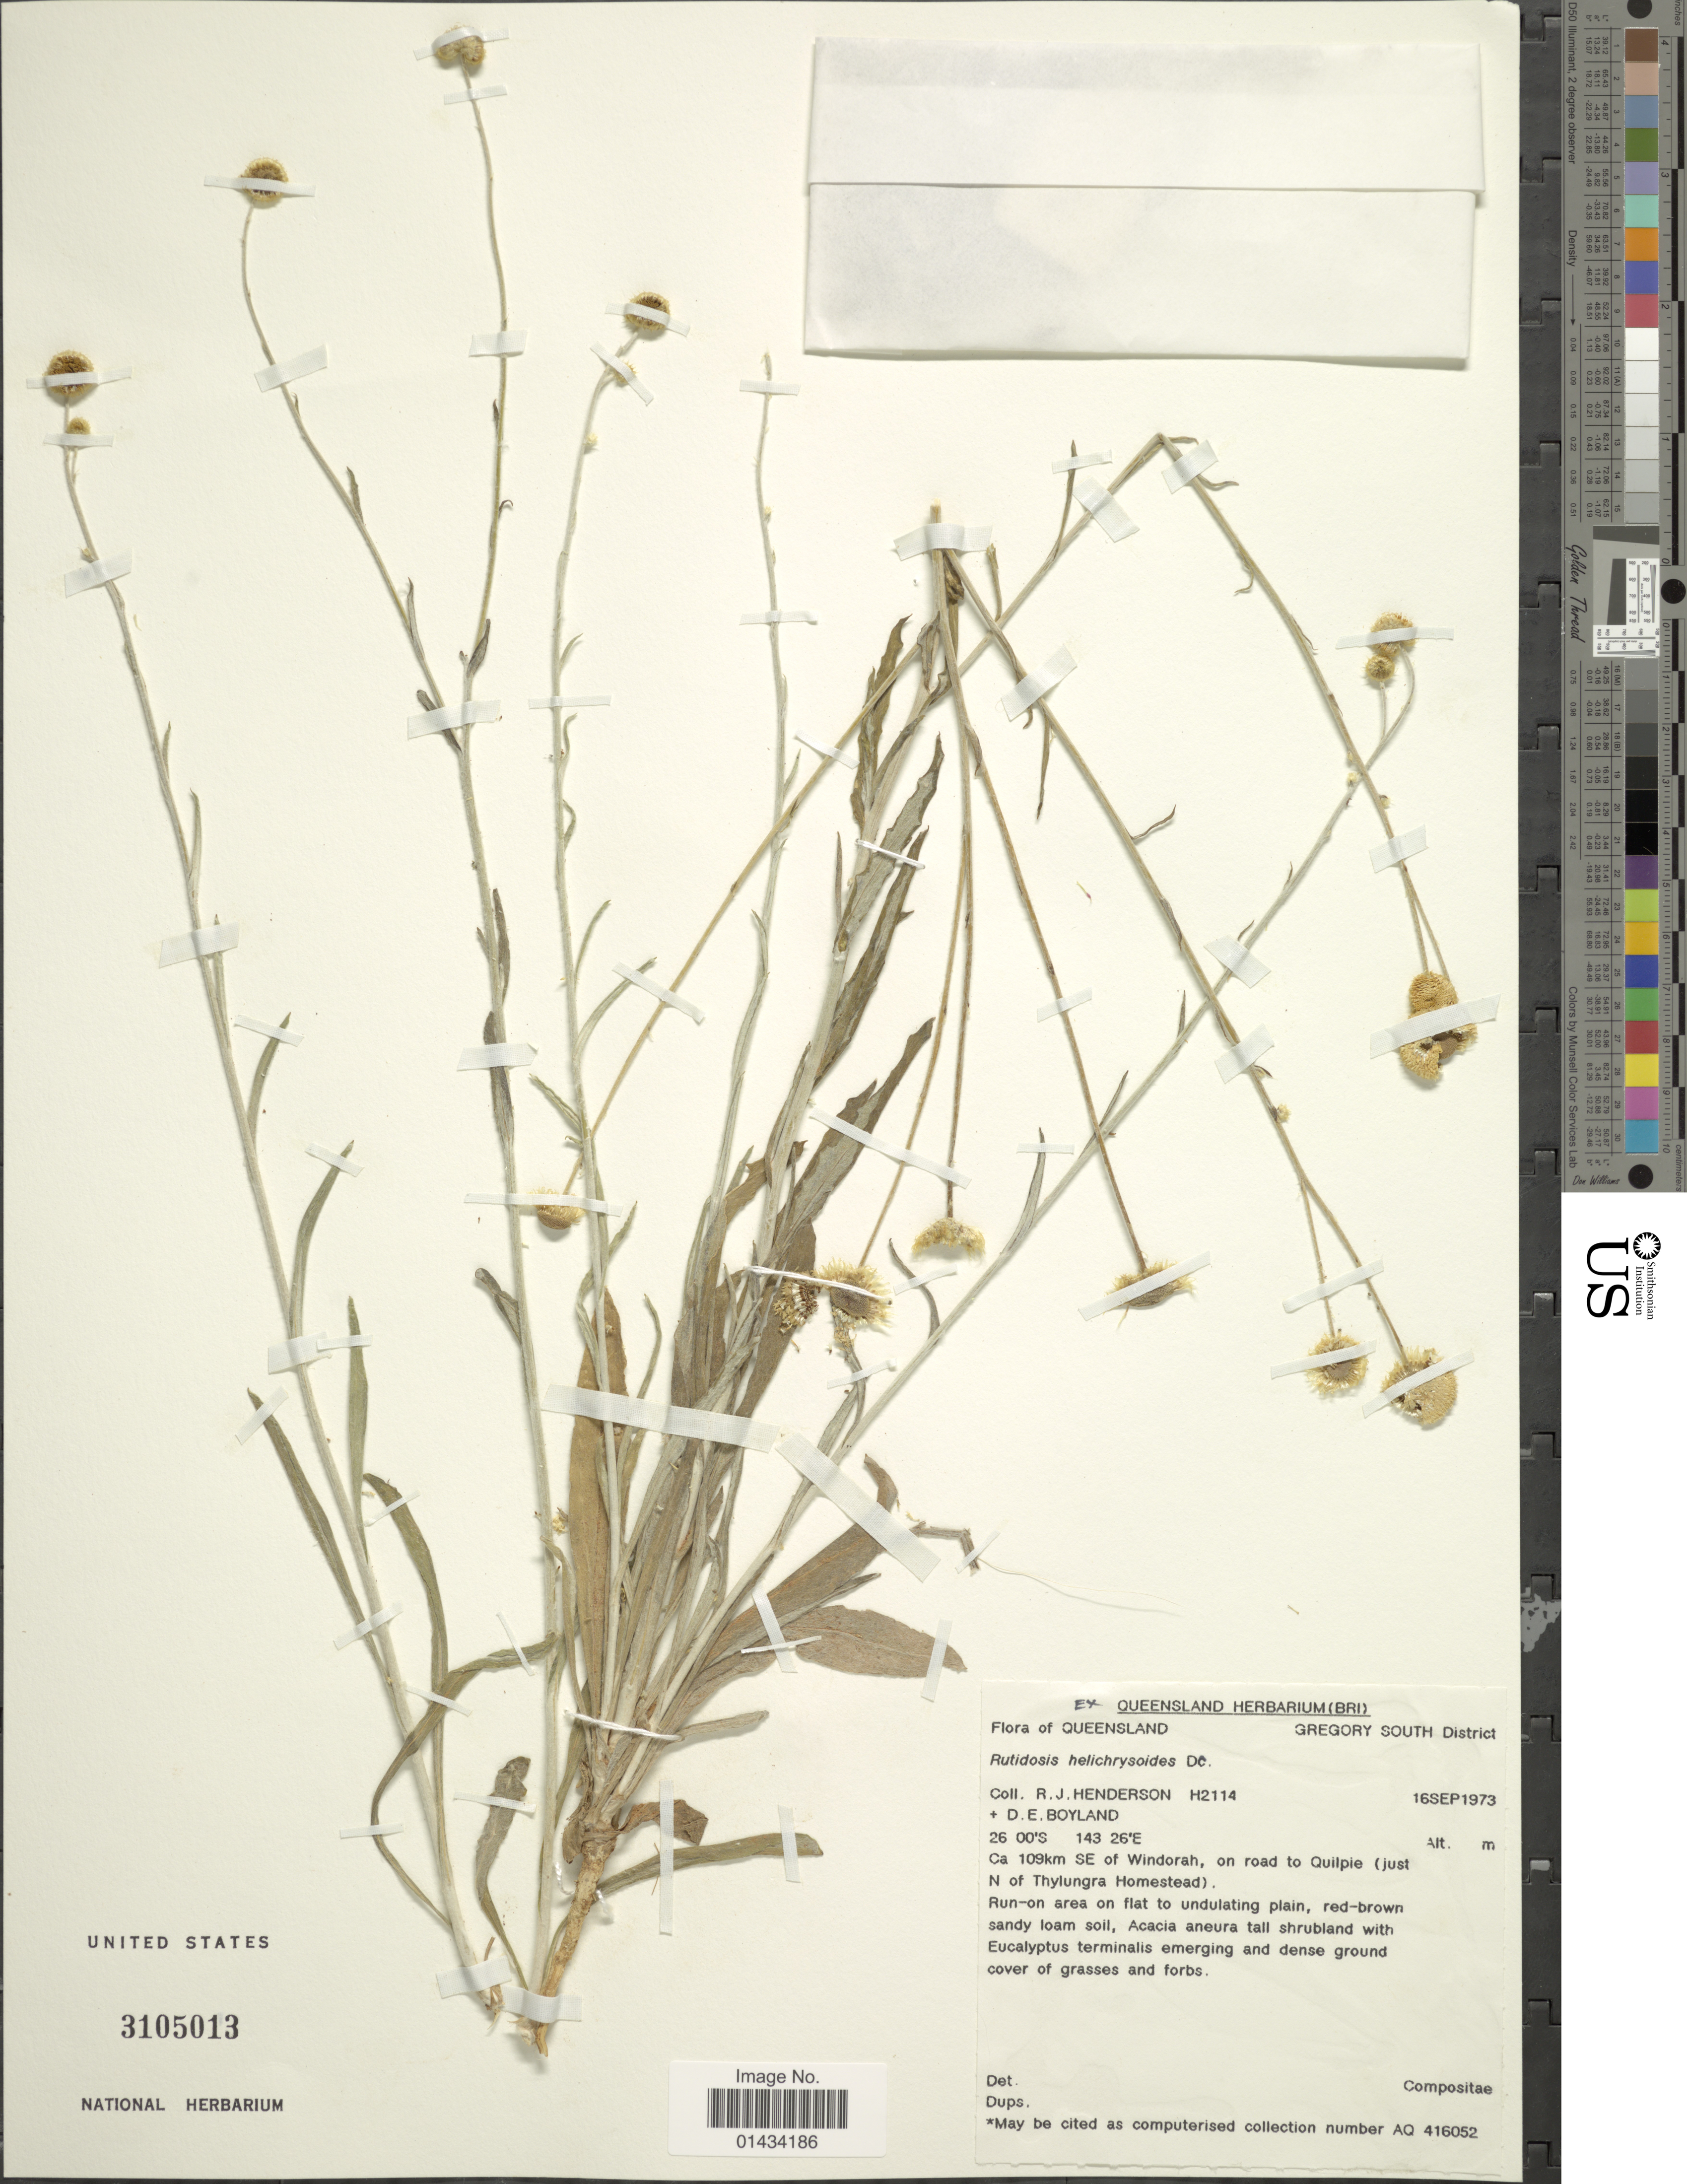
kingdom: Plantae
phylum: Tracheophyta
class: Magnoliopsida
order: Asterales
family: Asteraceae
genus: Rutidosis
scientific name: Rutidosis helichrysoides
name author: DC.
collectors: R. J. F. Henderson & D. Boyland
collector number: H2114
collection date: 1973-09-16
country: Australia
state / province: Queensland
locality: Gregory South District, ca 109km SE of Windorah, on road to Quilpie (just N of Thlyungra Homestead)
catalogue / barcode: US 3105013